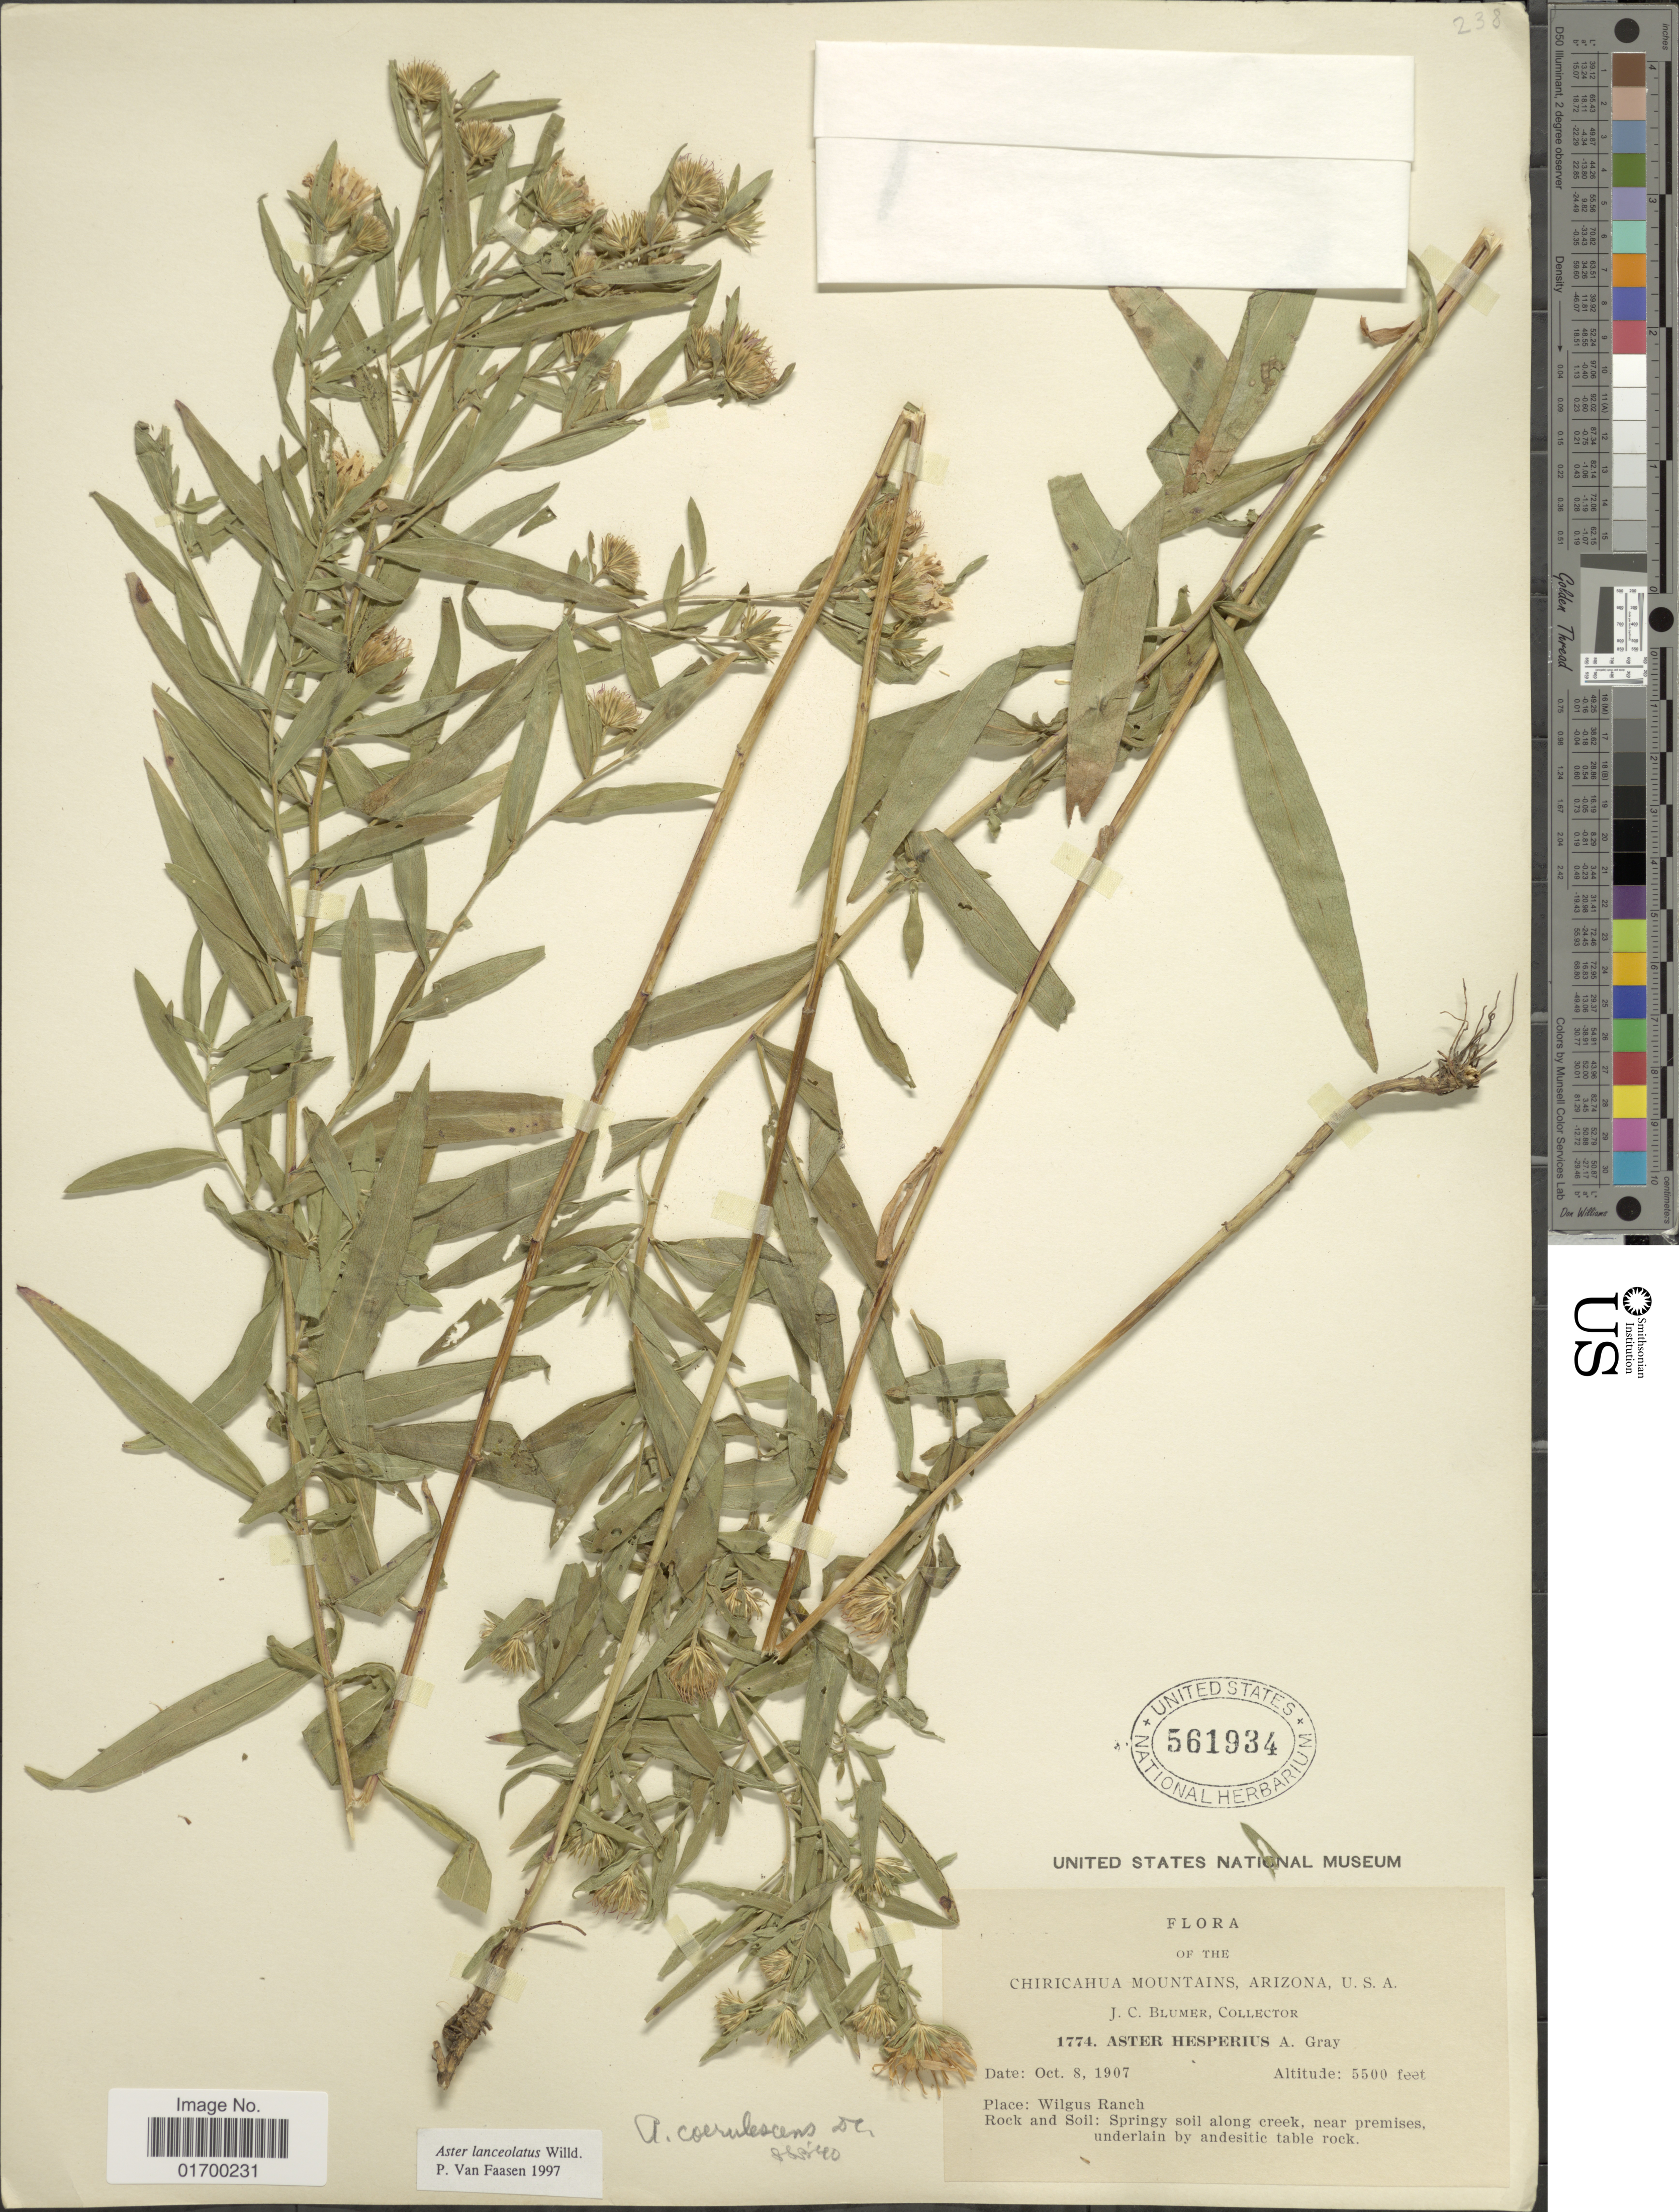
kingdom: Plantae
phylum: Tracheophyta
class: Magnoliopsida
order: Asterales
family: Asteraceae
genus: Symphyotrichum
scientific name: Symphyotrichum lanceolatum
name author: (Willd.) G.L. Nesom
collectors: J. C. Blumer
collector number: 1774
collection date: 1907-10-08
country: United States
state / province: Arizona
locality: Chorocahua Mountains, Wilgus Ranch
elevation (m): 1676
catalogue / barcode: US 561934